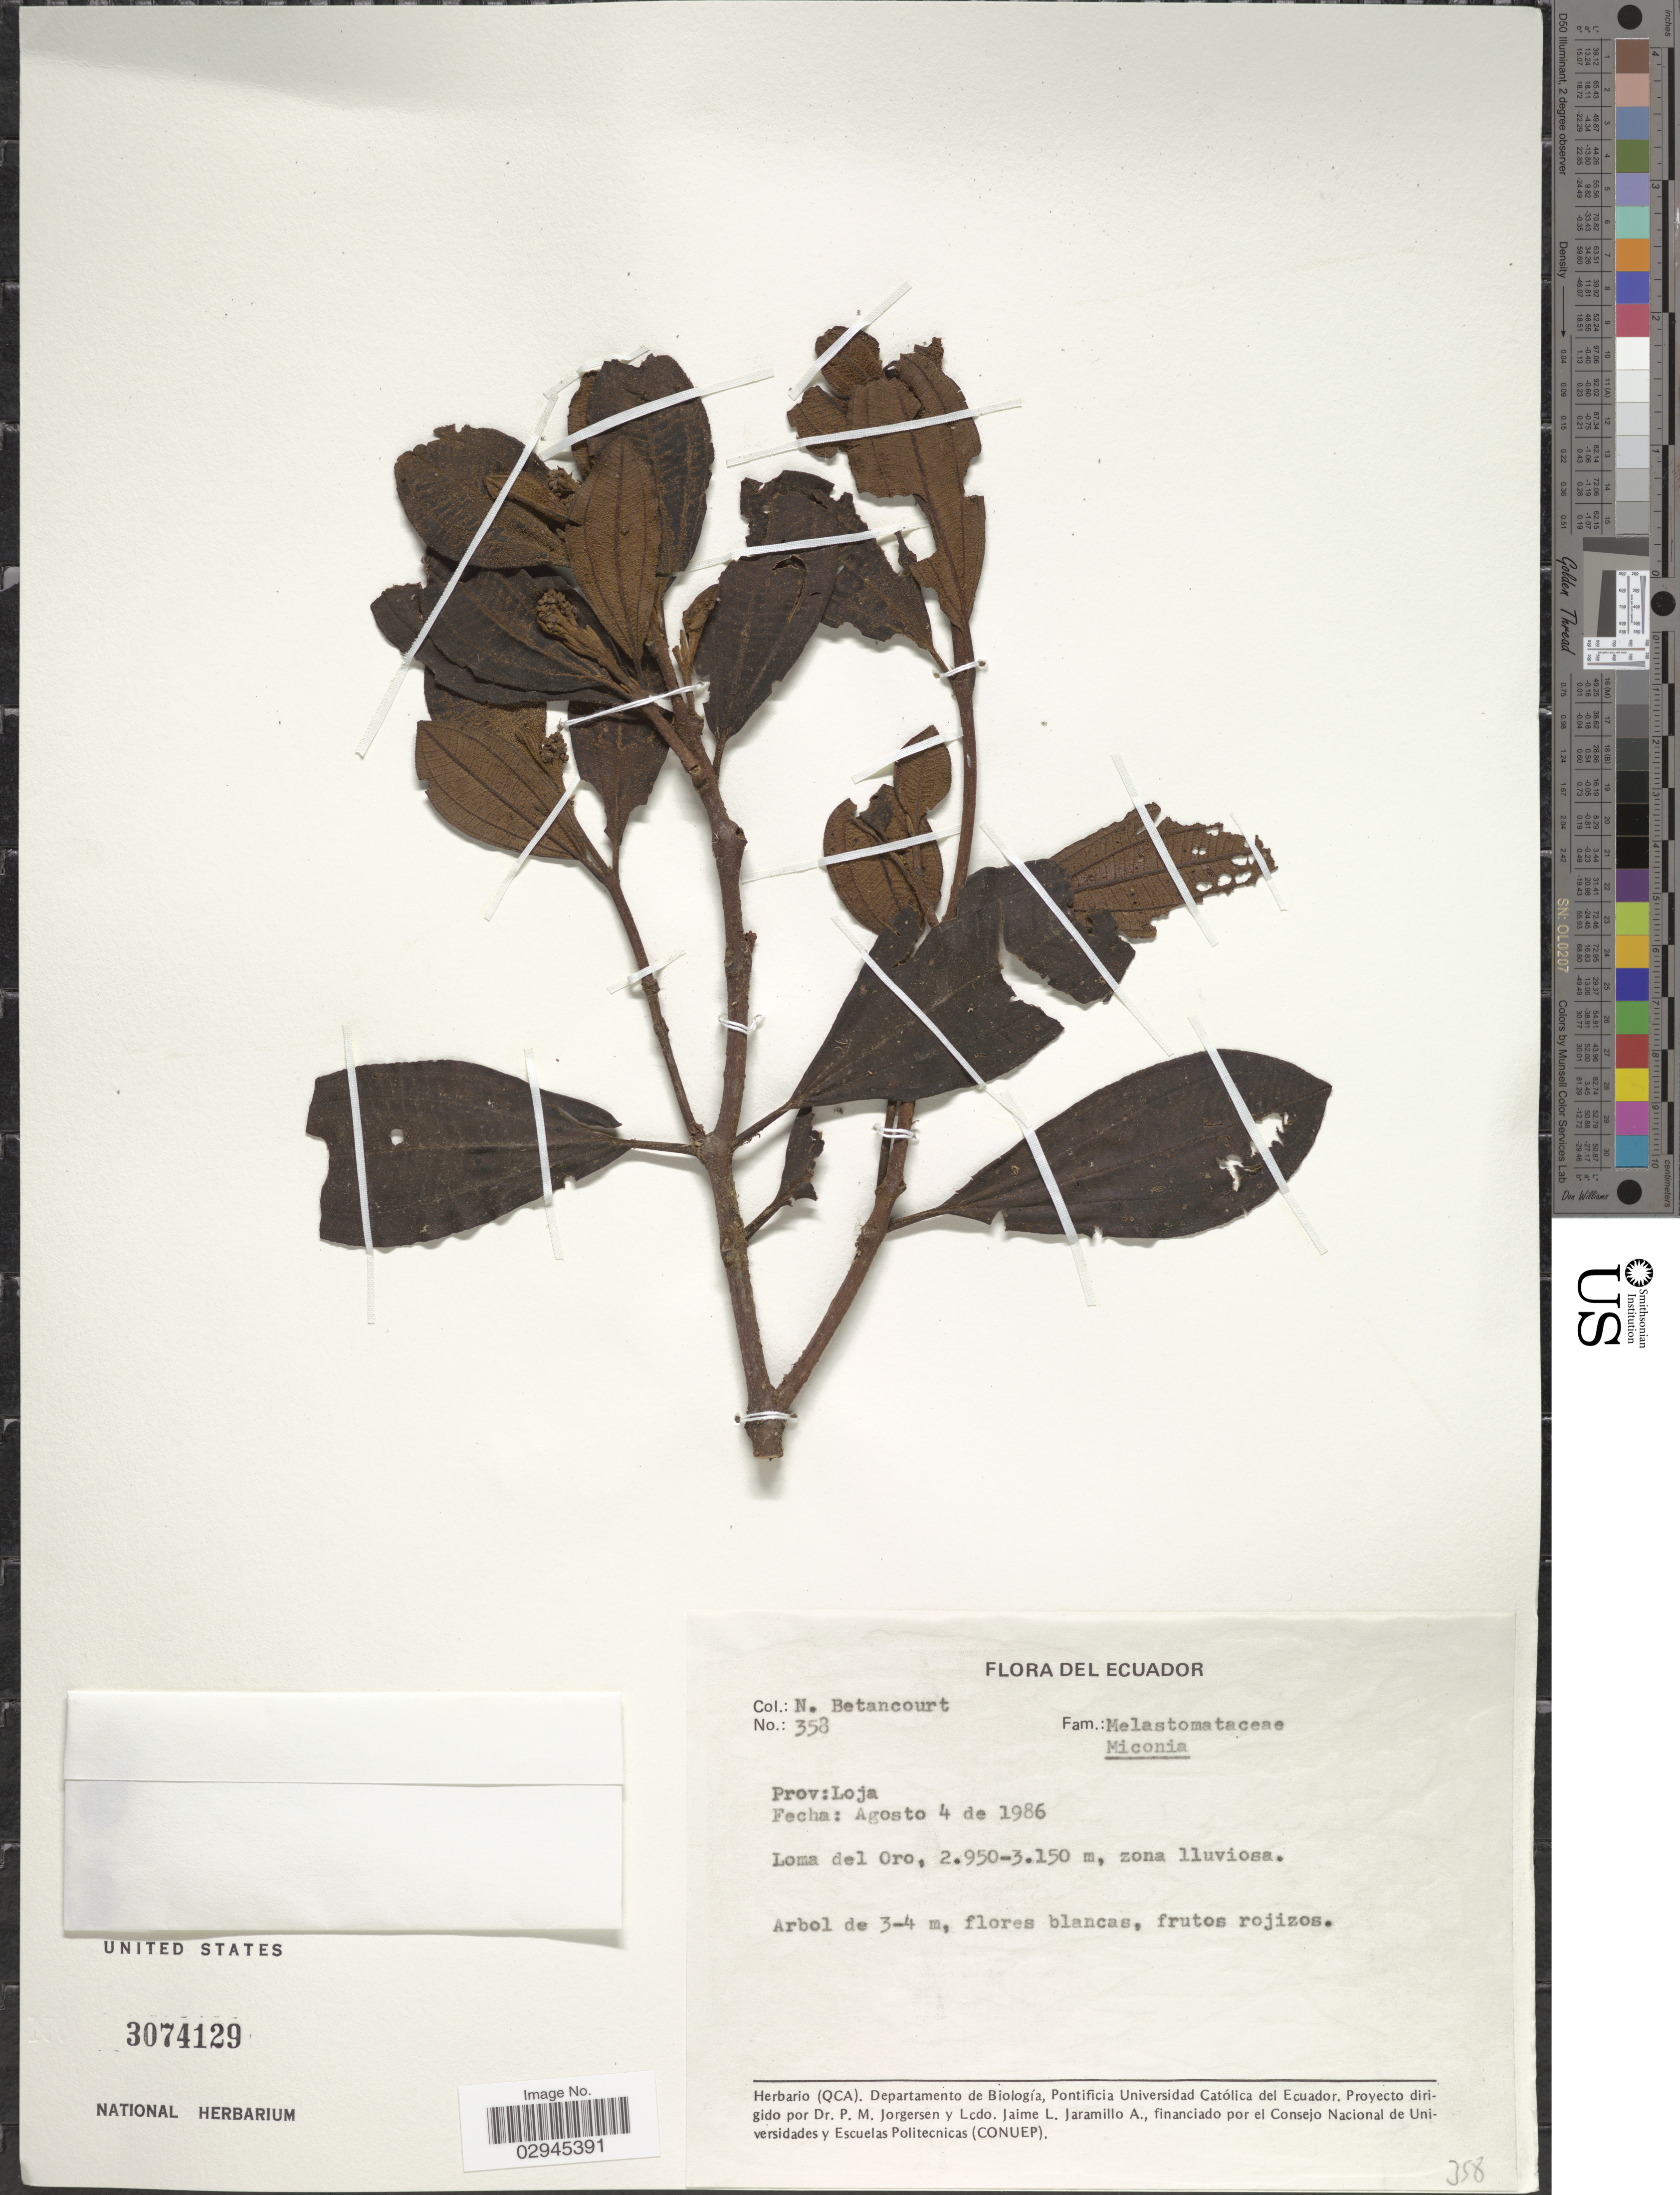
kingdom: Plantae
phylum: Tracheophyta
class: Magnoliopsida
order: Myrtales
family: Melastomataceae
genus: Miconia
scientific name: Miconia sp.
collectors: N. Betancourt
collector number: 358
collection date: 1986-08-04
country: Ecuador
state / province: Loja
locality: Loma del Oro.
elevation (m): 2950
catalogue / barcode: US 3074129